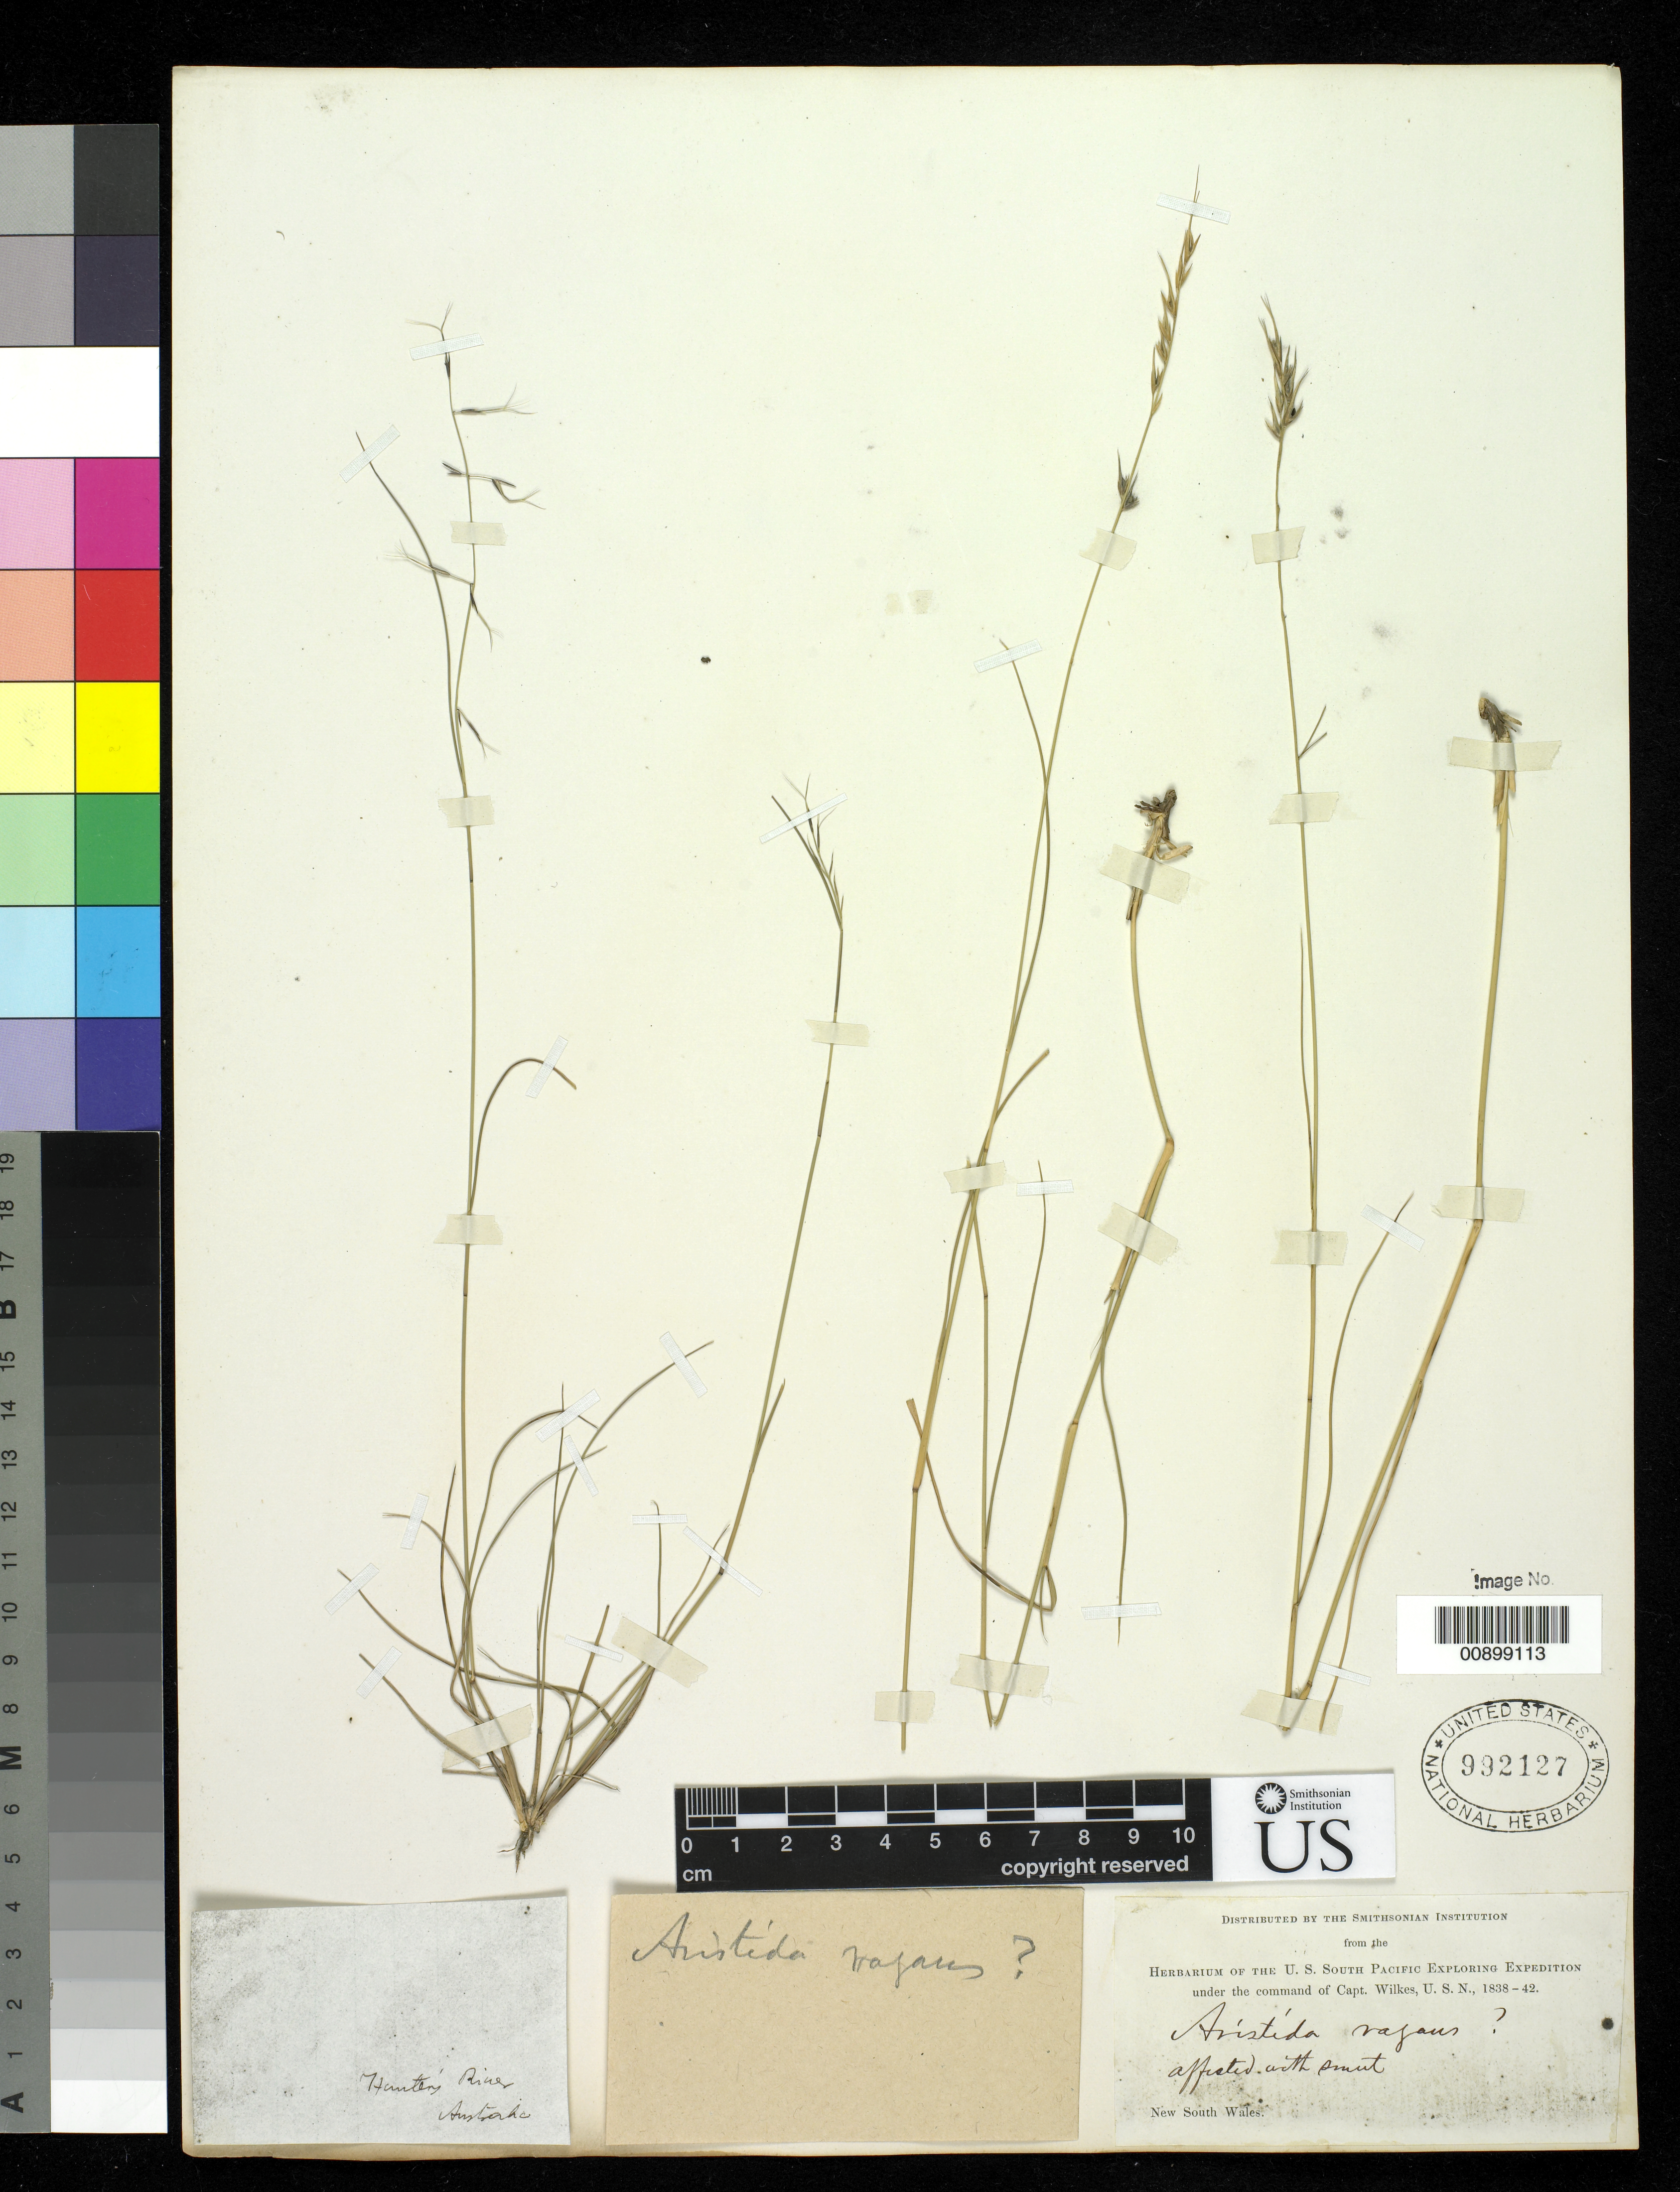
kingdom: Plantae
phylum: Tracheophyta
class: Liliopsida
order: Poales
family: Poaceae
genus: Aristida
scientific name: Aristida calcina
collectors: Wilkes Explor. Exped.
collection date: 1838/1842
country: Australia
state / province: New South Wales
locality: New South Wales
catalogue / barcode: US 992127